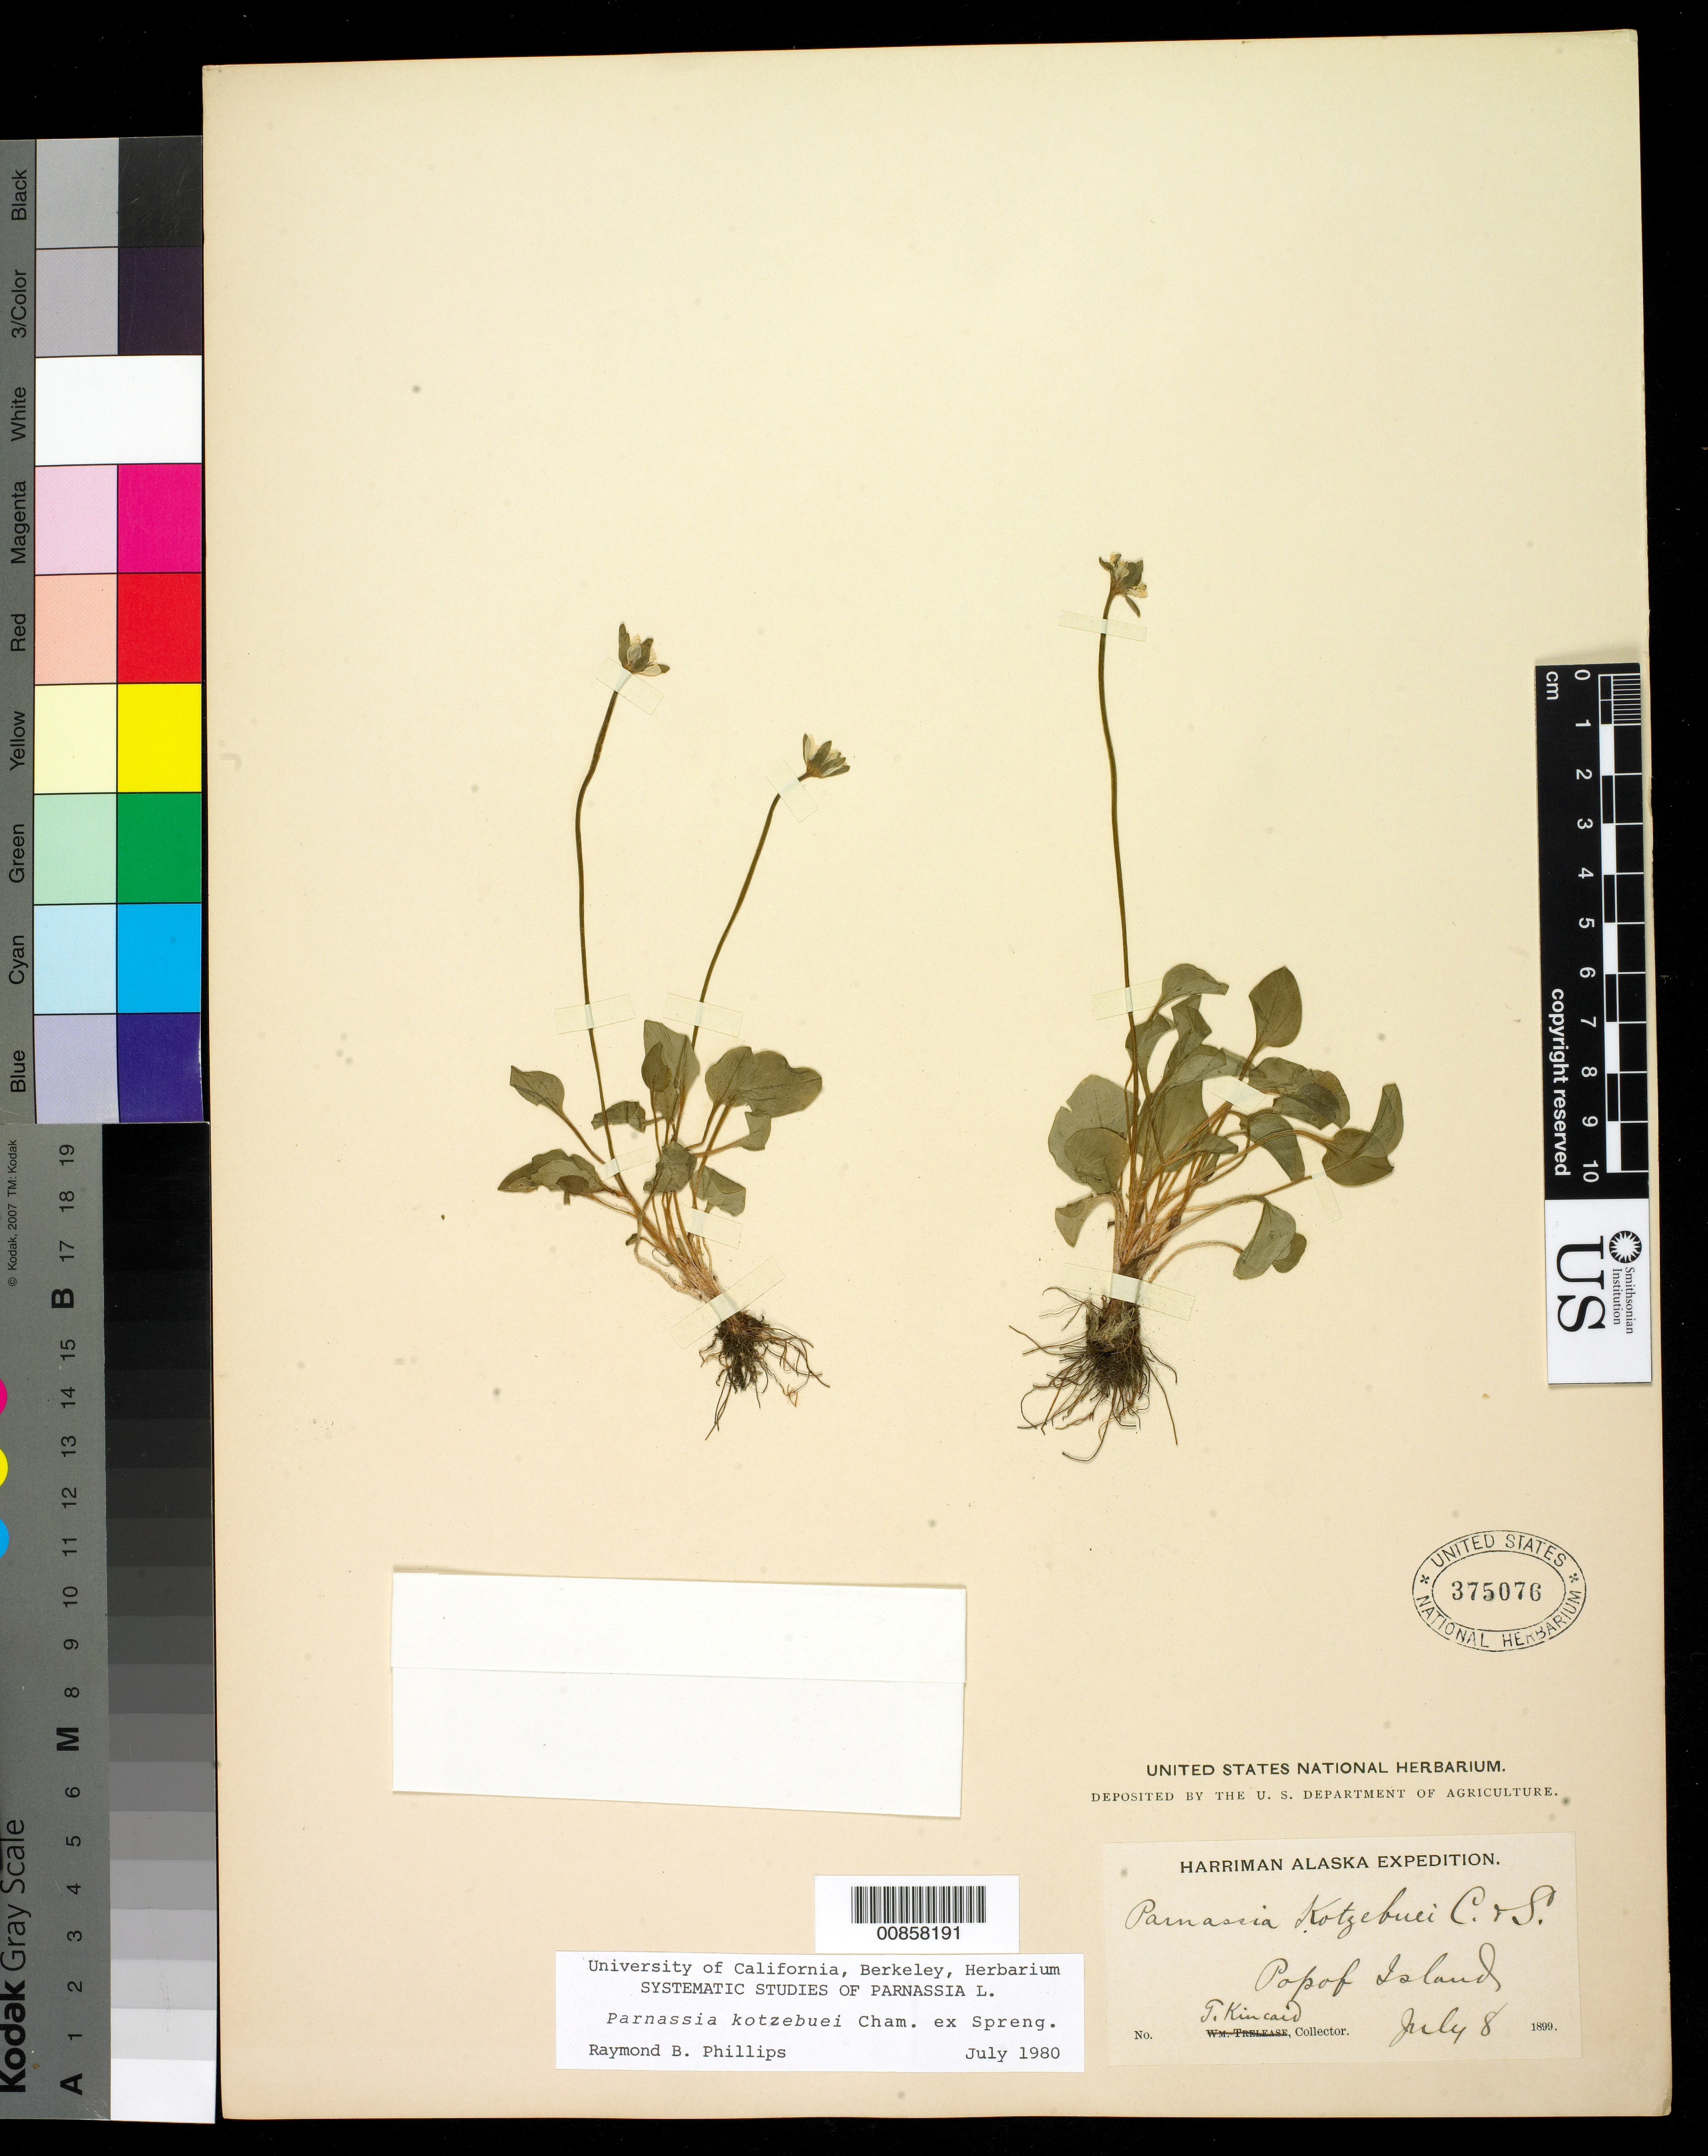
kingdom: Plantae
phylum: Tracheophyta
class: Magnoliopsida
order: Celastrales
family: Parnassiaceae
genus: Parnassia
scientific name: Parnassia kotzebuei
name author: Cham. ex Spreng.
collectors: T. C. Kincaid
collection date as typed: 08 Jul 1899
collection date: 1899-07-08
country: United States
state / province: Alaska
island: Popof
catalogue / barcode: US 375056